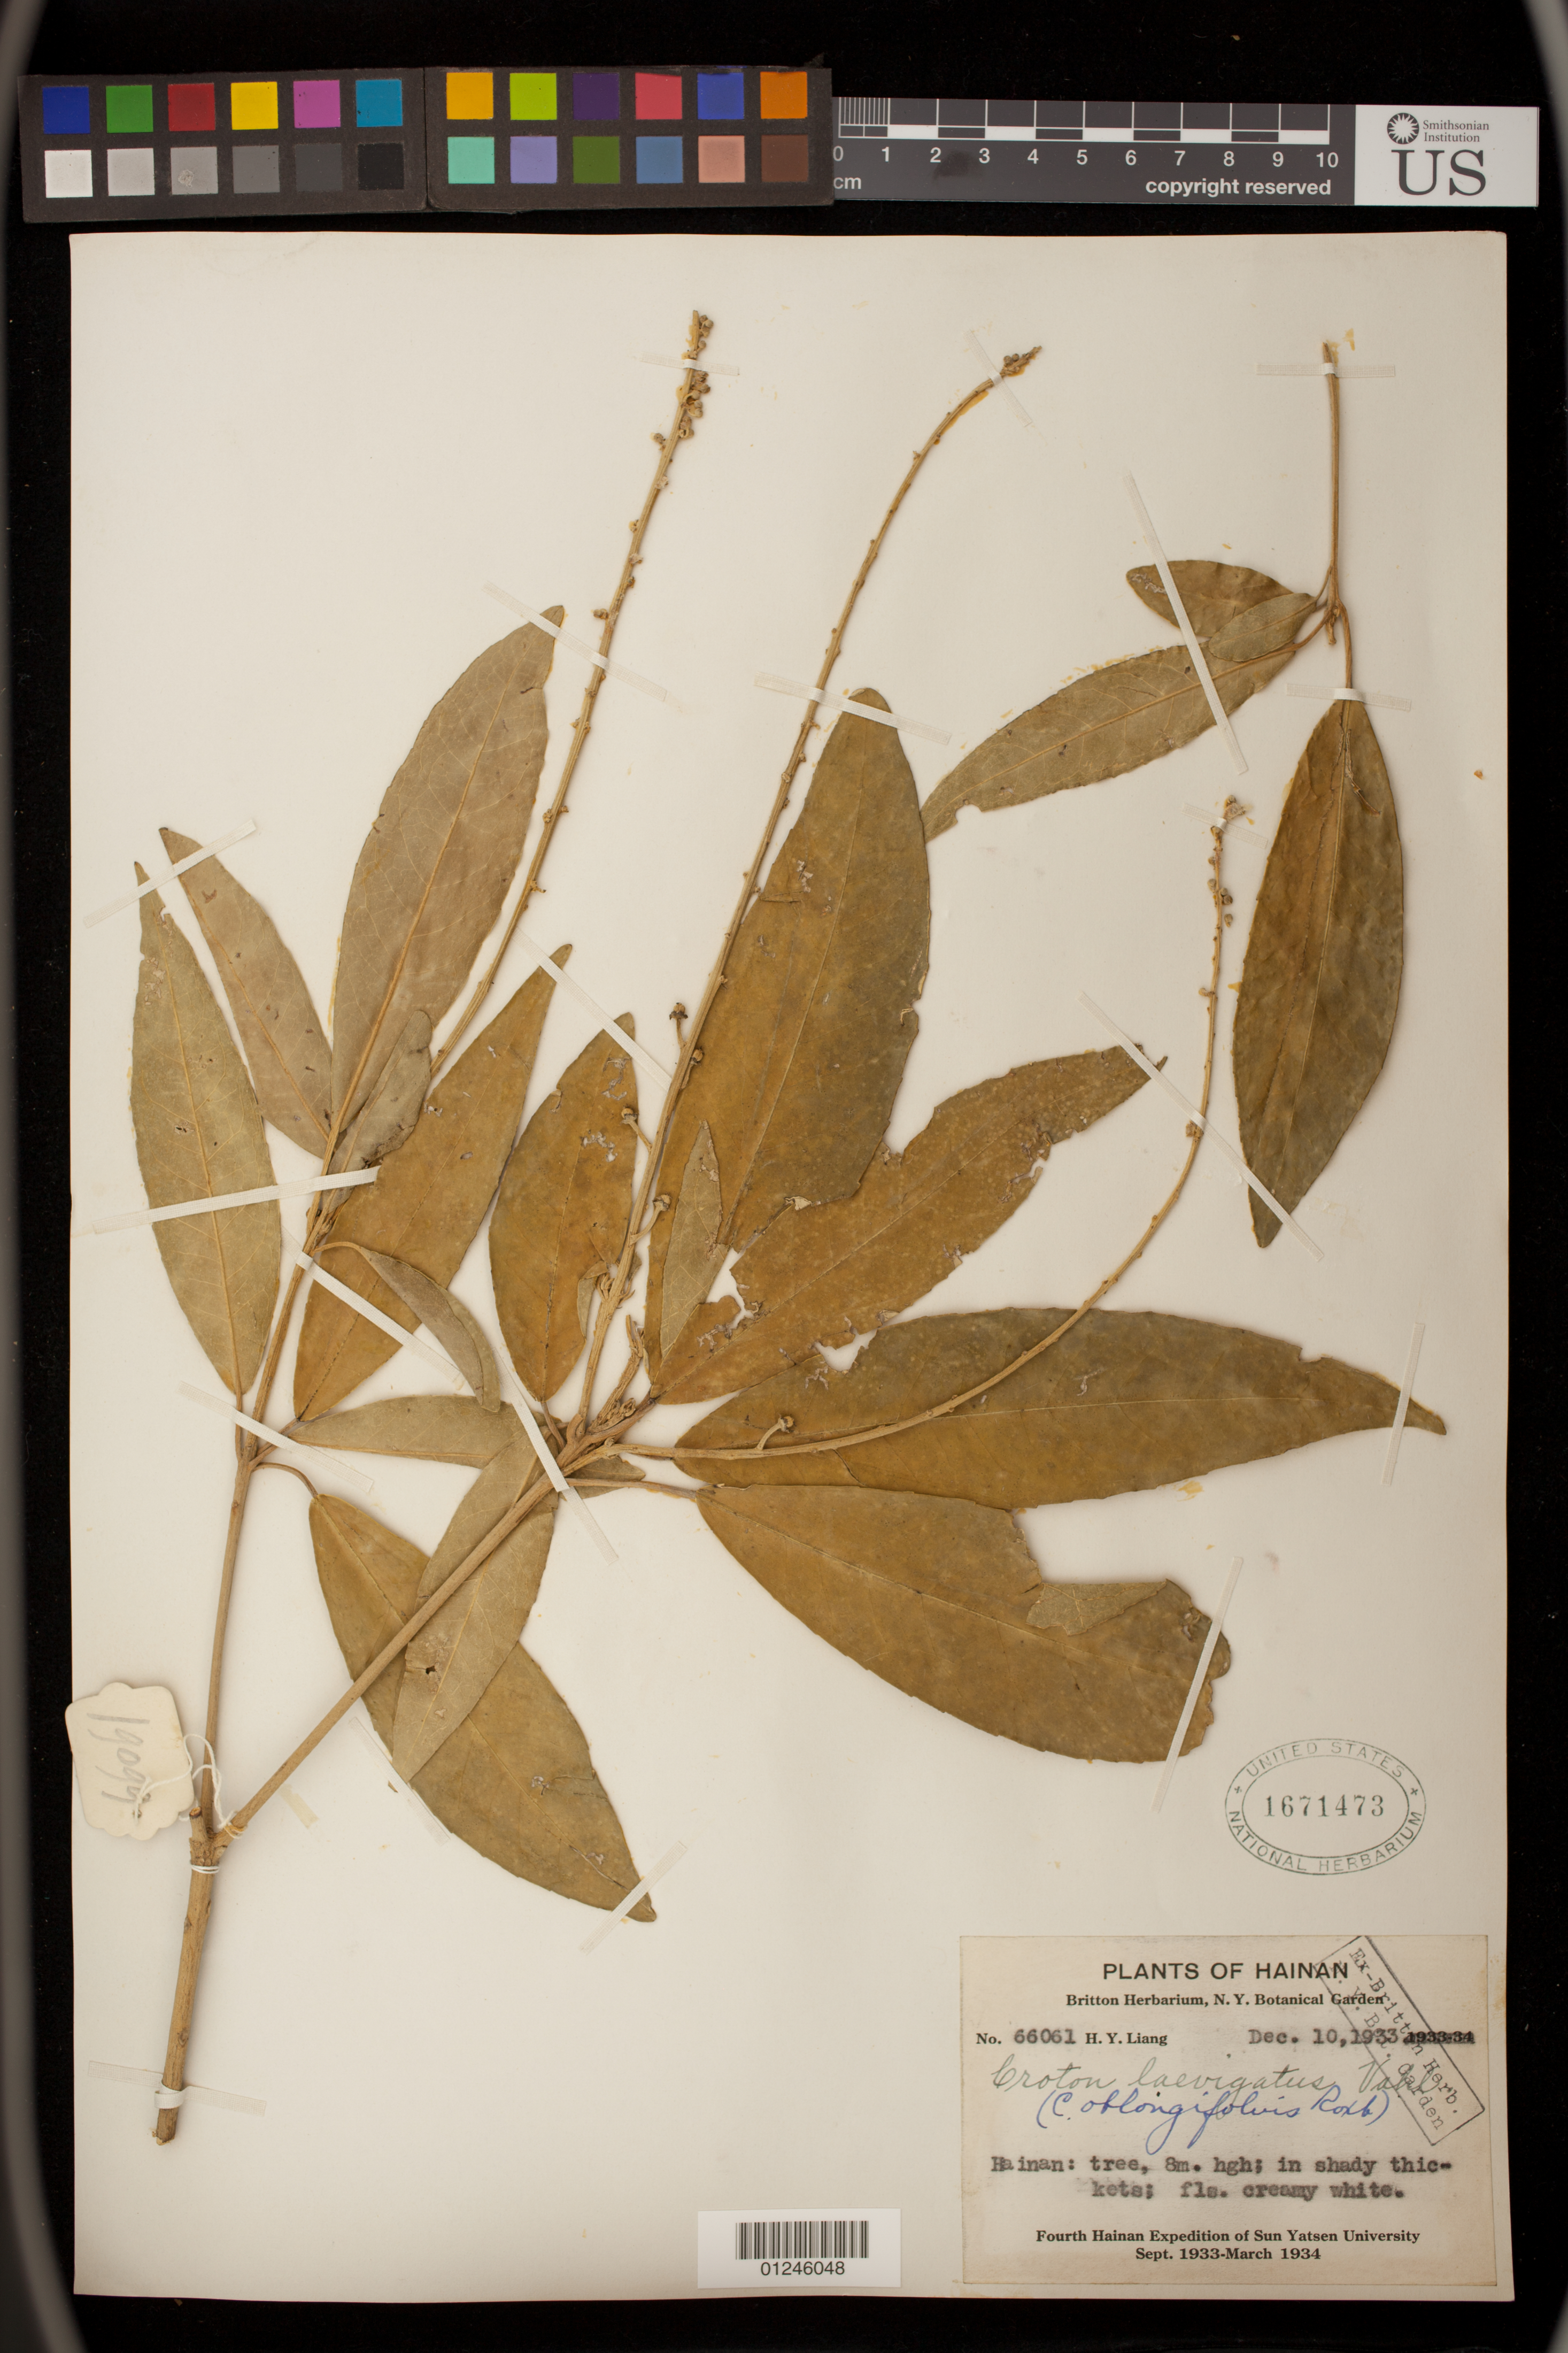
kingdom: Plantae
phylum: Tracheophyta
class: Magnoliopsida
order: Malpighiales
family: Euphorbiaceae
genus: Croton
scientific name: Croton laevigatus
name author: Vahl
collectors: H. Y. Liang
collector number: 66061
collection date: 1933-12-10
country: China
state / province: Hainan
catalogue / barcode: US 1671473